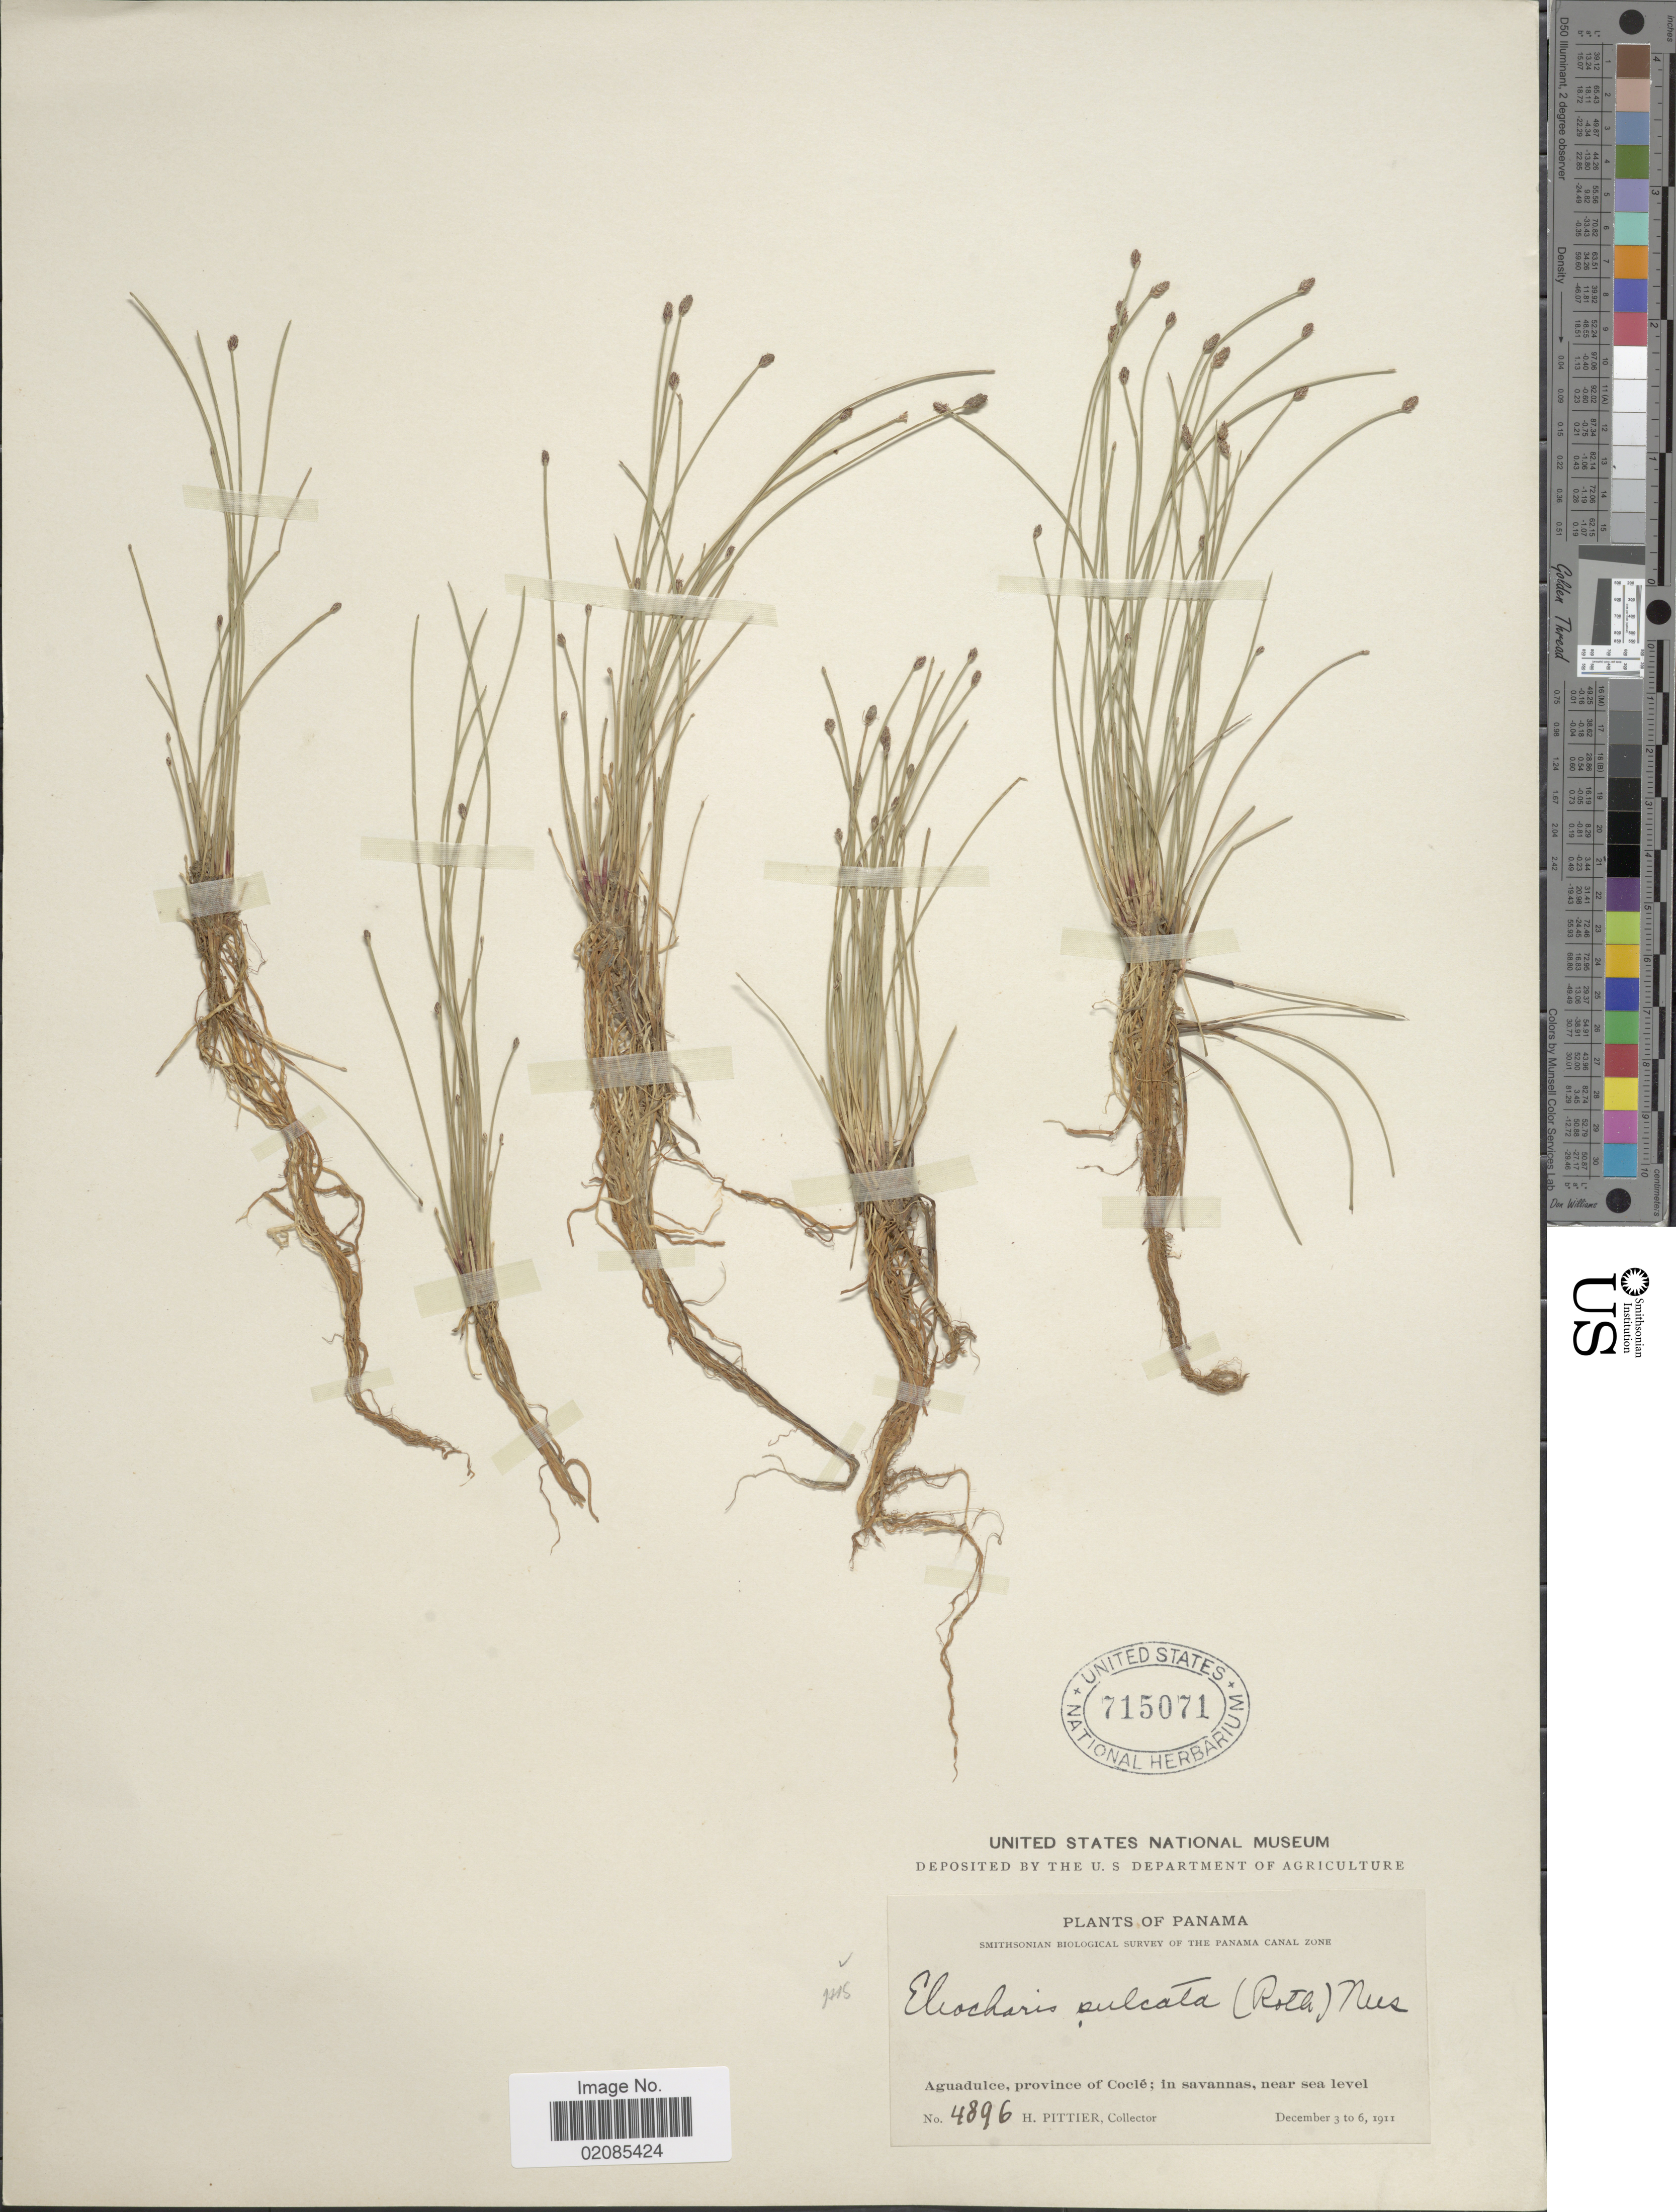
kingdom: Plantae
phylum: Tracheophyta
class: Liliopsida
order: Poales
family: Cyperaceae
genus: Eleocharis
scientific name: Eleocharis filiculmis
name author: Kunth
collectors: H. F. Pittier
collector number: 4896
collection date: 1911-12-03/1911-12-06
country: Panama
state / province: Coclé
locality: Canal Zone, Aguadulce, in savannas.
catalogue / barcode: US 715071